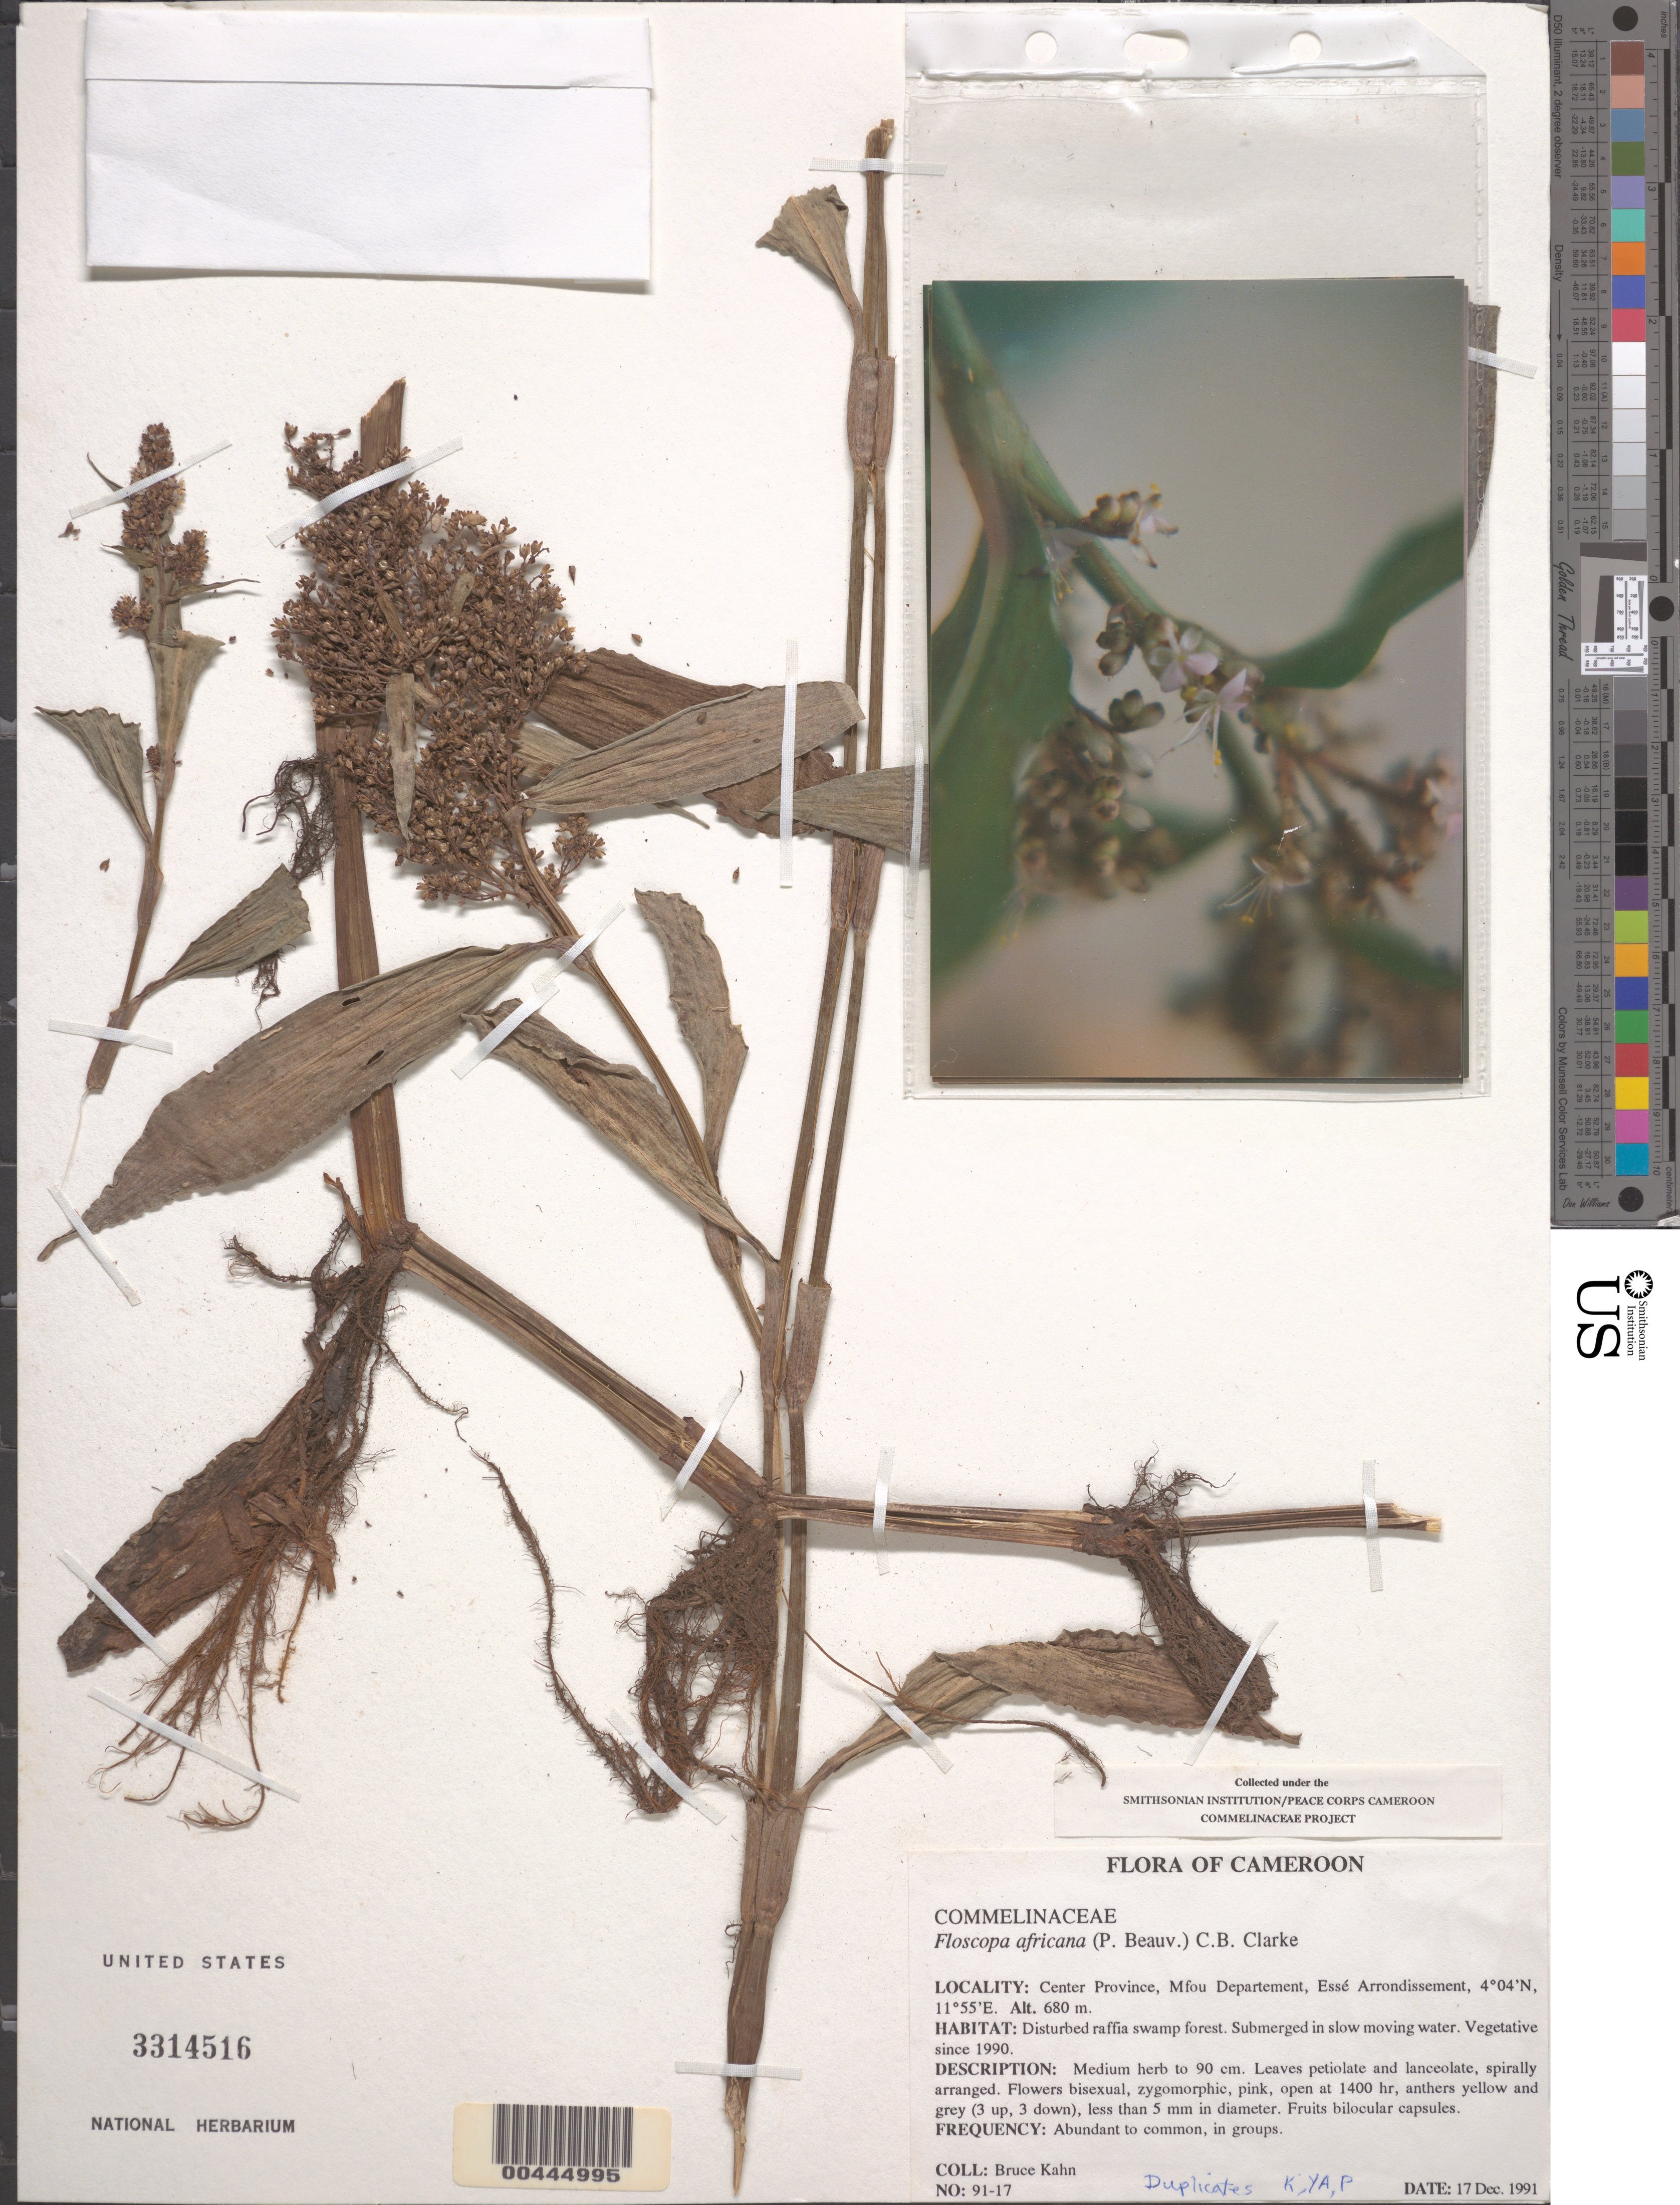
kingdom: Plantae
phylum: Tracheophyta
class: Liliopsida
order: Commelinales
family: Commelinaceae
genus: Floscopa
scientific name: Floscopa africana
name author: (P. Beauv.) C.B. Clarke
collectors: B. Kahn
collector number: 91-17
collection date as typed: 17 Dec 1991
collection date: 1991-12-17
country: Cameroon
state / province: Centre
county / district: Méfou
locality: Mfou dept., esse arrondissement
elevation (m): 680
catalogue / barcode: US 3314516